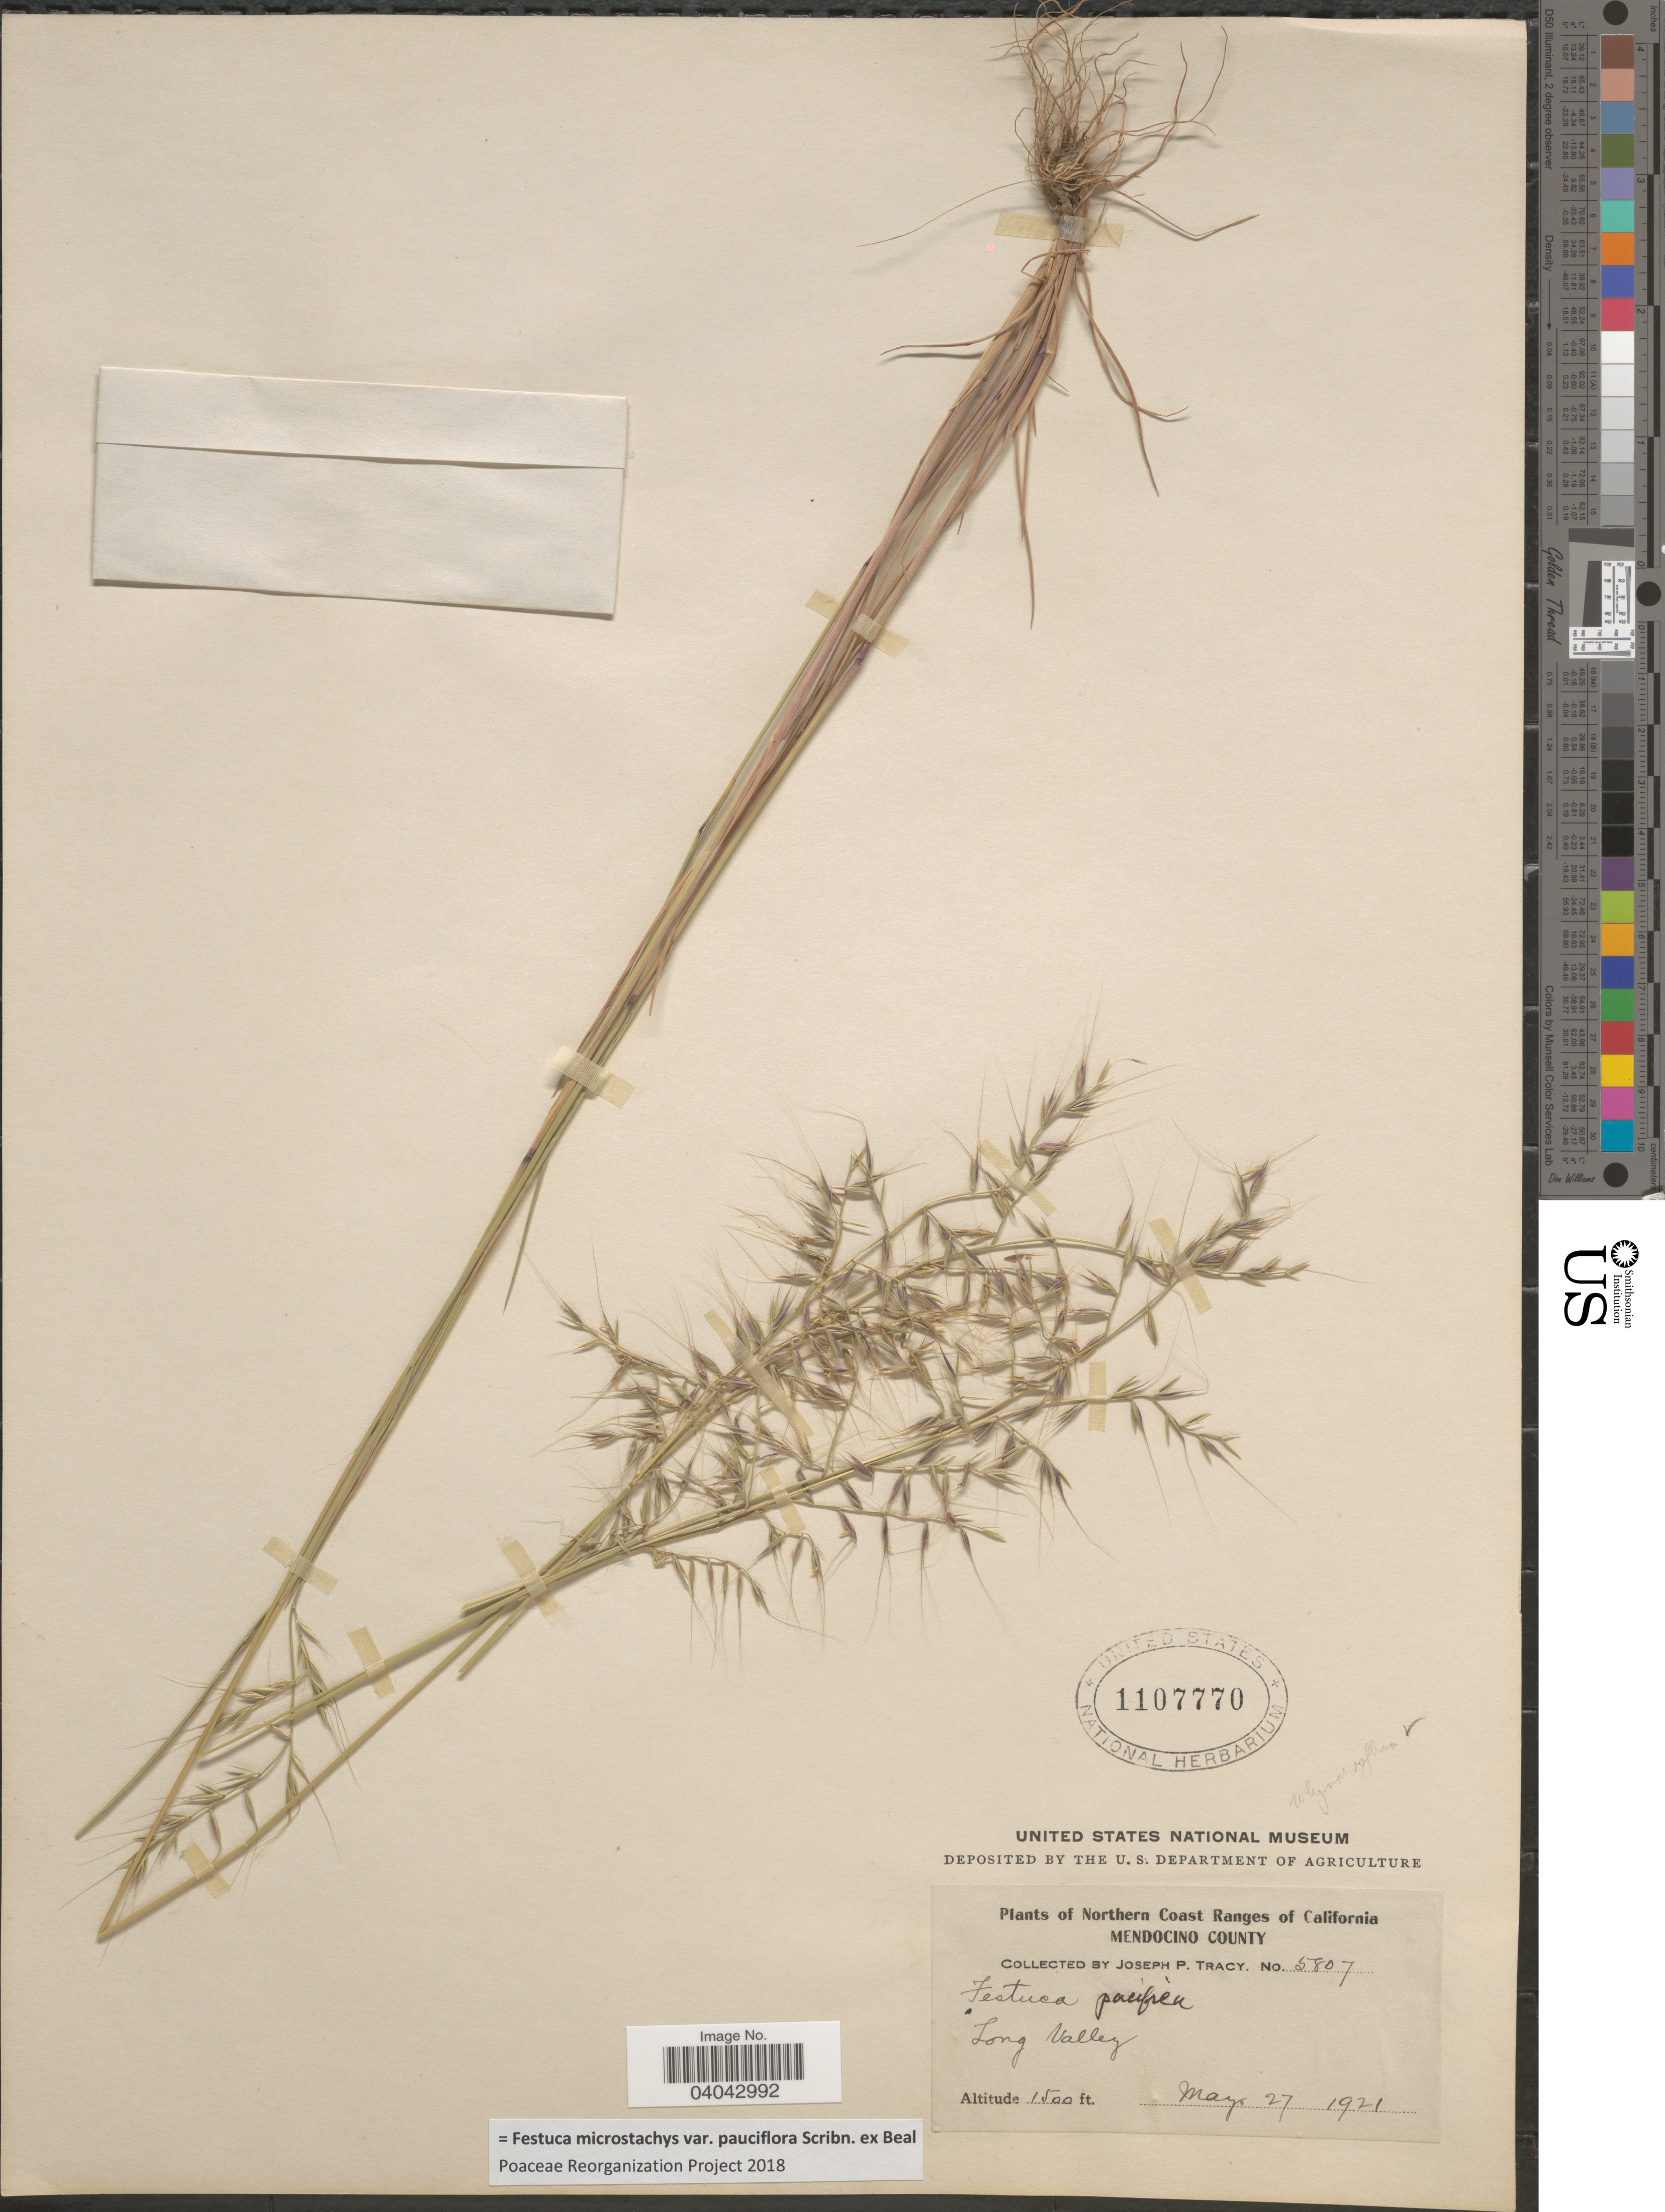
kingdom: Plantae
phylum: Tracheophyta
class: Liliopsida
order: Poales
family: Poaceae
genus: Festuca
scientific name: Festuca microstachys var. pauciflora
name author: Scribn. ex W.J. Beal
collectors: J. Tracy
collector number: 5807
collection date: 1921-05-27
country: United States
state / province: California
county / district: Mendocino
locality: Northern Coast Ranges of California. Mendocino County. Long Valley.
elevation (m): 457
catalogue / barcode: US 1107770